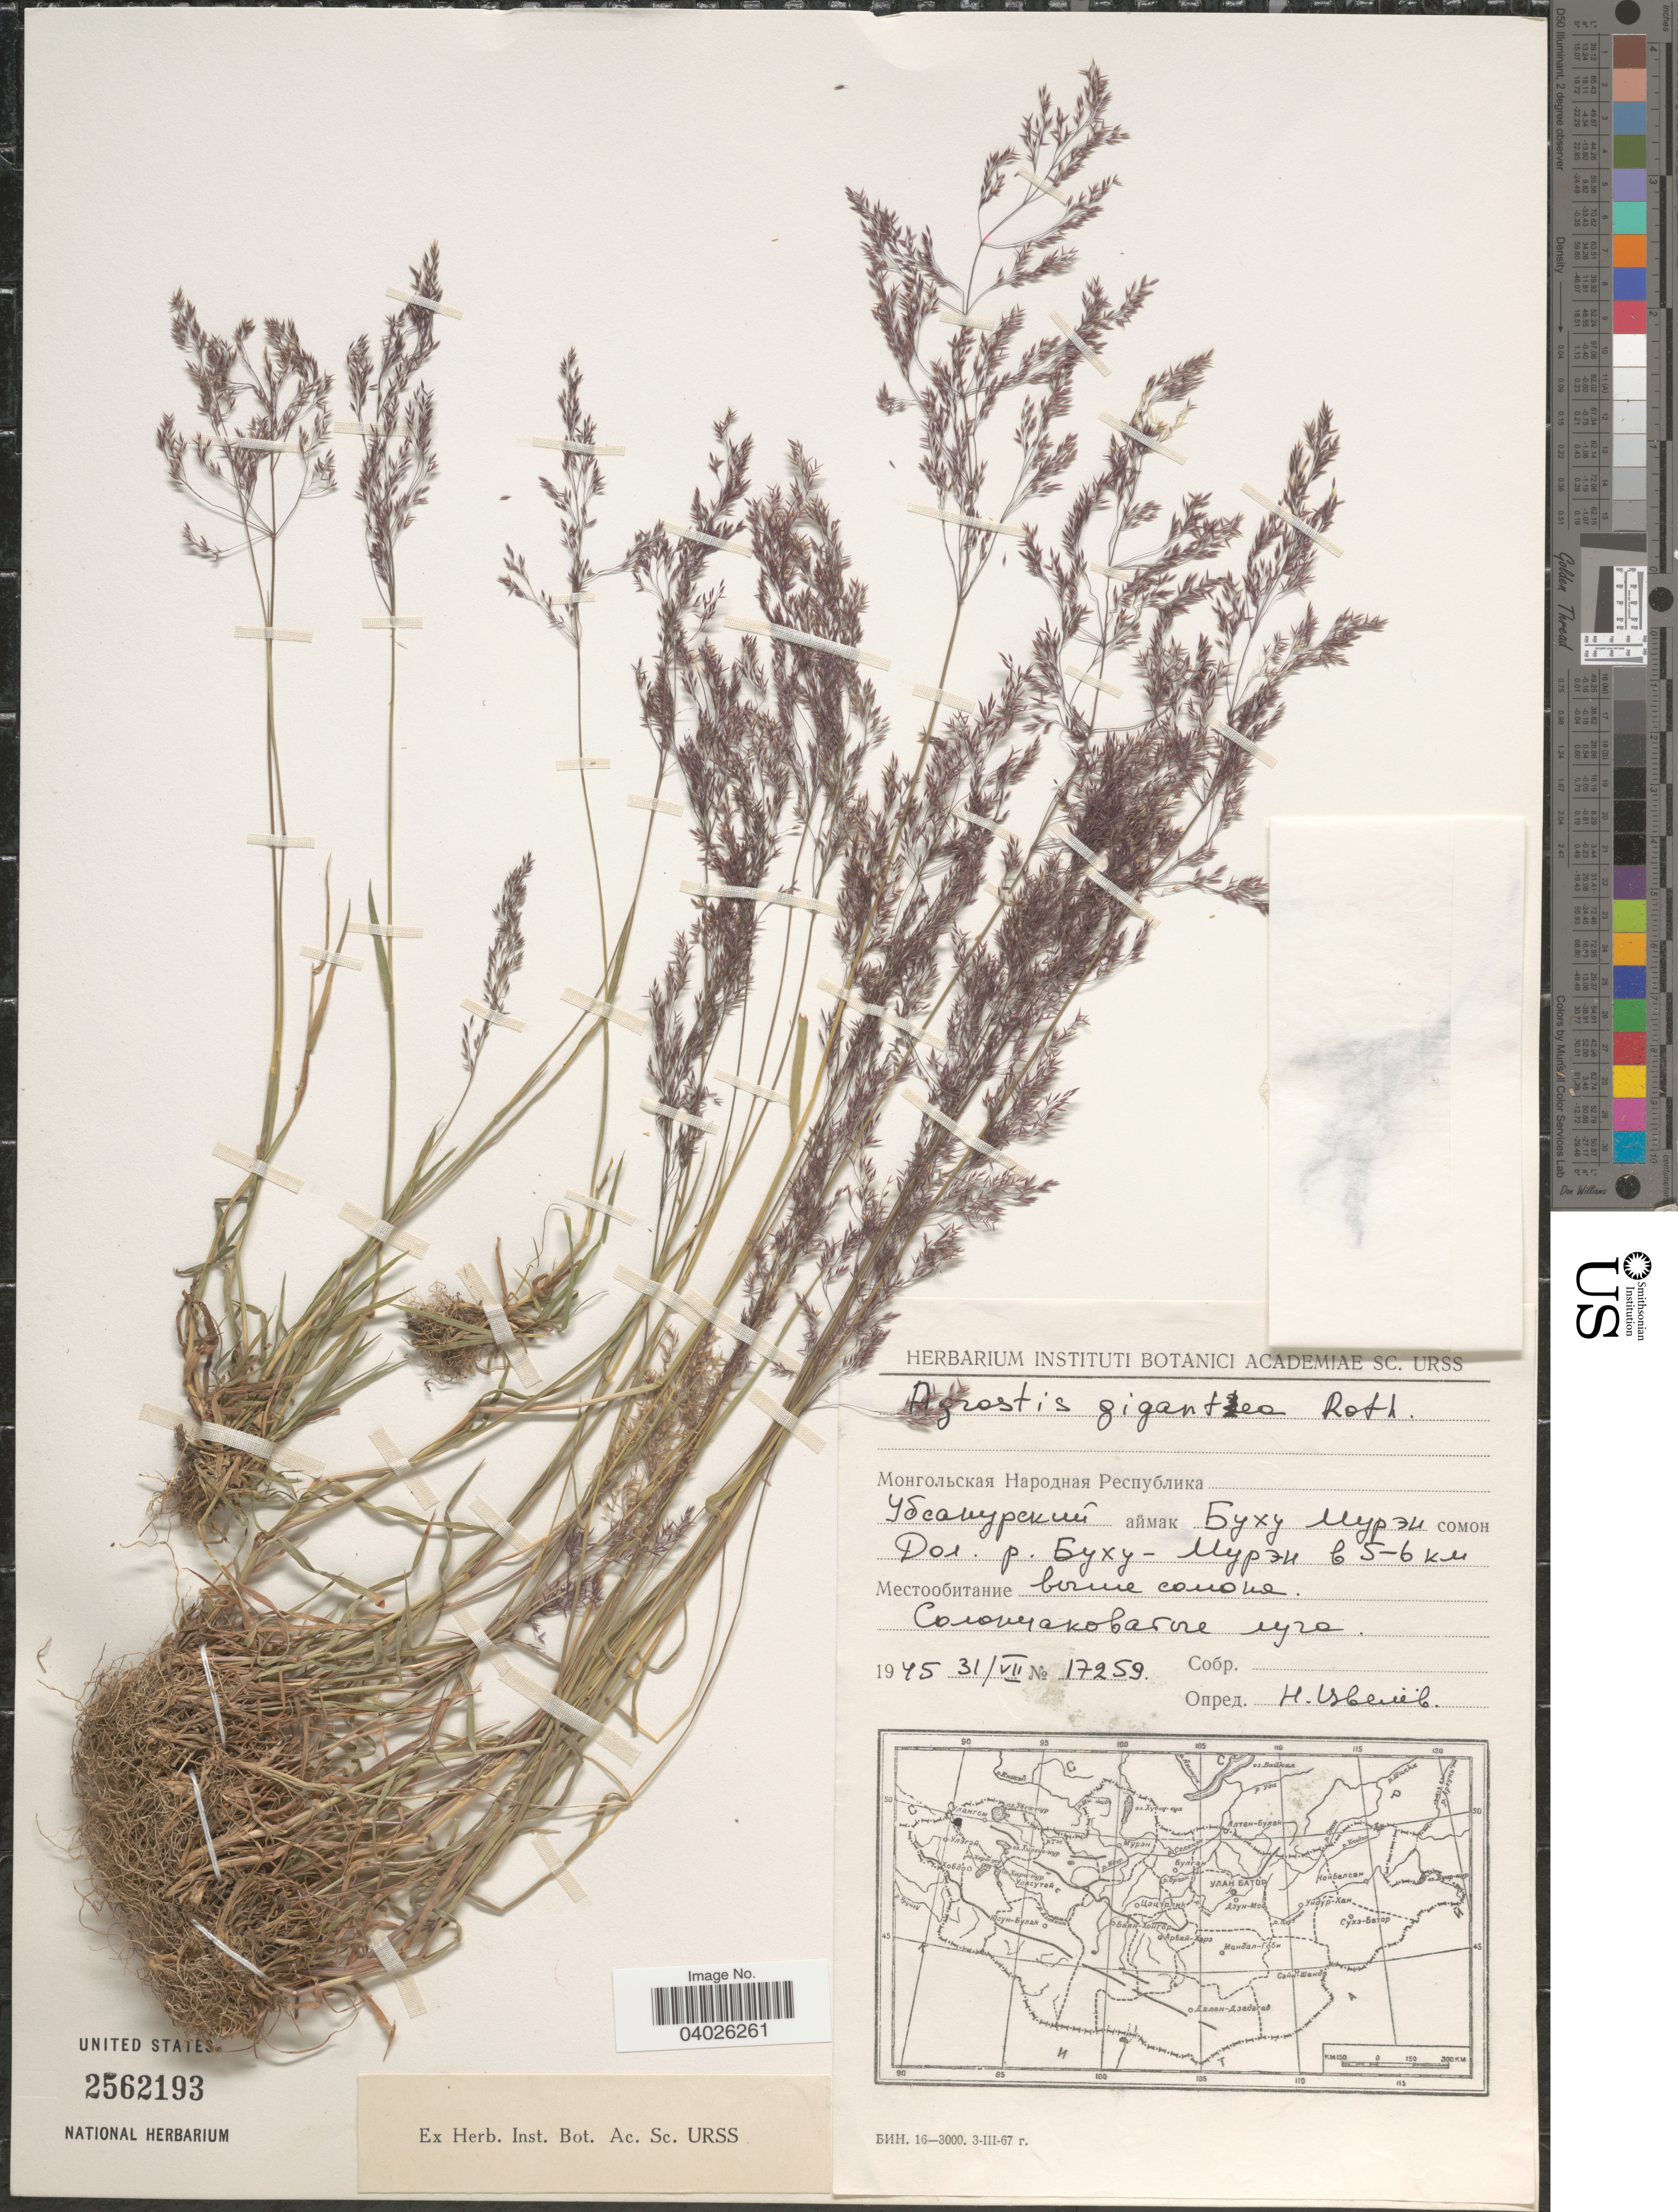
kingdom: Plantae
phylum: Tracheophyta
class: Liliopsida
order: Poales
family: Poaceae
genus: Agrostis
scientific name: Agrostis gigantea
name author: Roth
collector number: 17259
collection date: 1945-07-31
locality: X.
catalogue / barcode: US 2562193